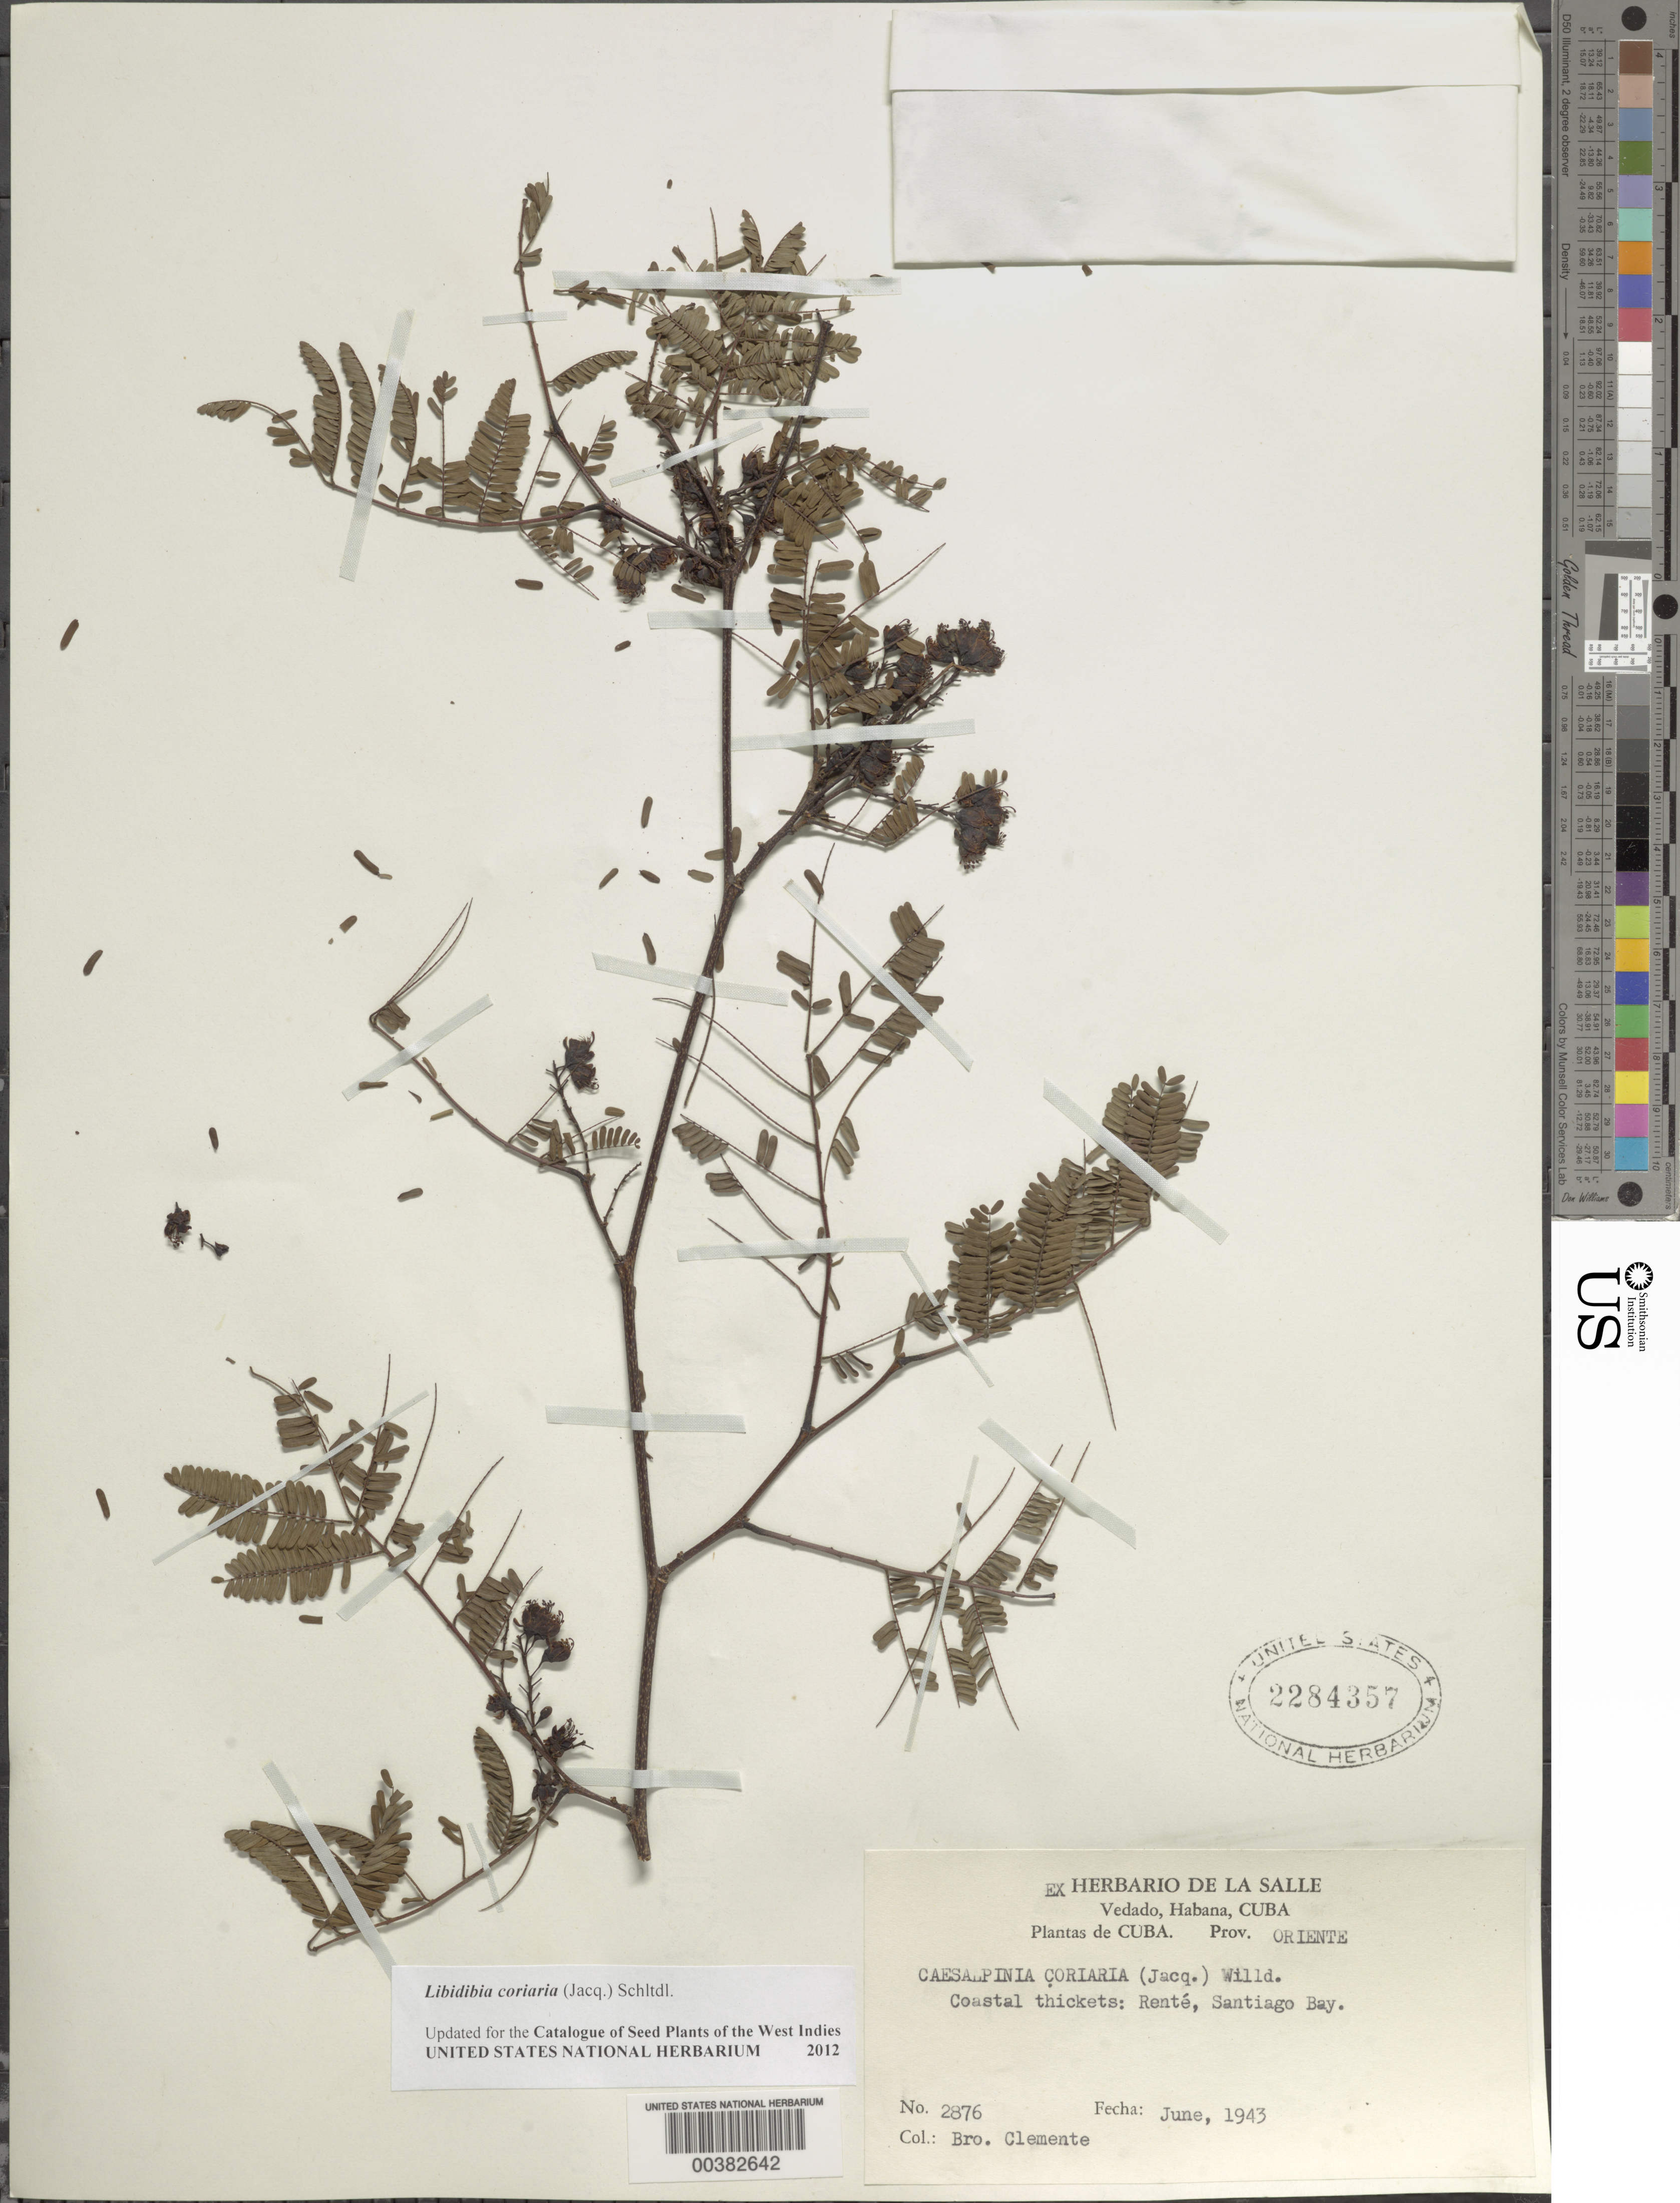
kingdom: Plantae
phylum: Tracheophyta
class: Magnoliopsida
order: Fabales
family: Fabaceae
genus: Libidibia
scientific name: Libidibia coriaria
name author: (Jacq.) Schltdl.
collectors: B. Clement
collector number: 2876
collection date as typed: Jun 1943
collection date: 1943-06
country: Cuba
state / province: Oriente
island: Greater Antilles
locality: Rente, santiago bay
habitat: Coastal thickets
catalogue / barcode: US 2284357